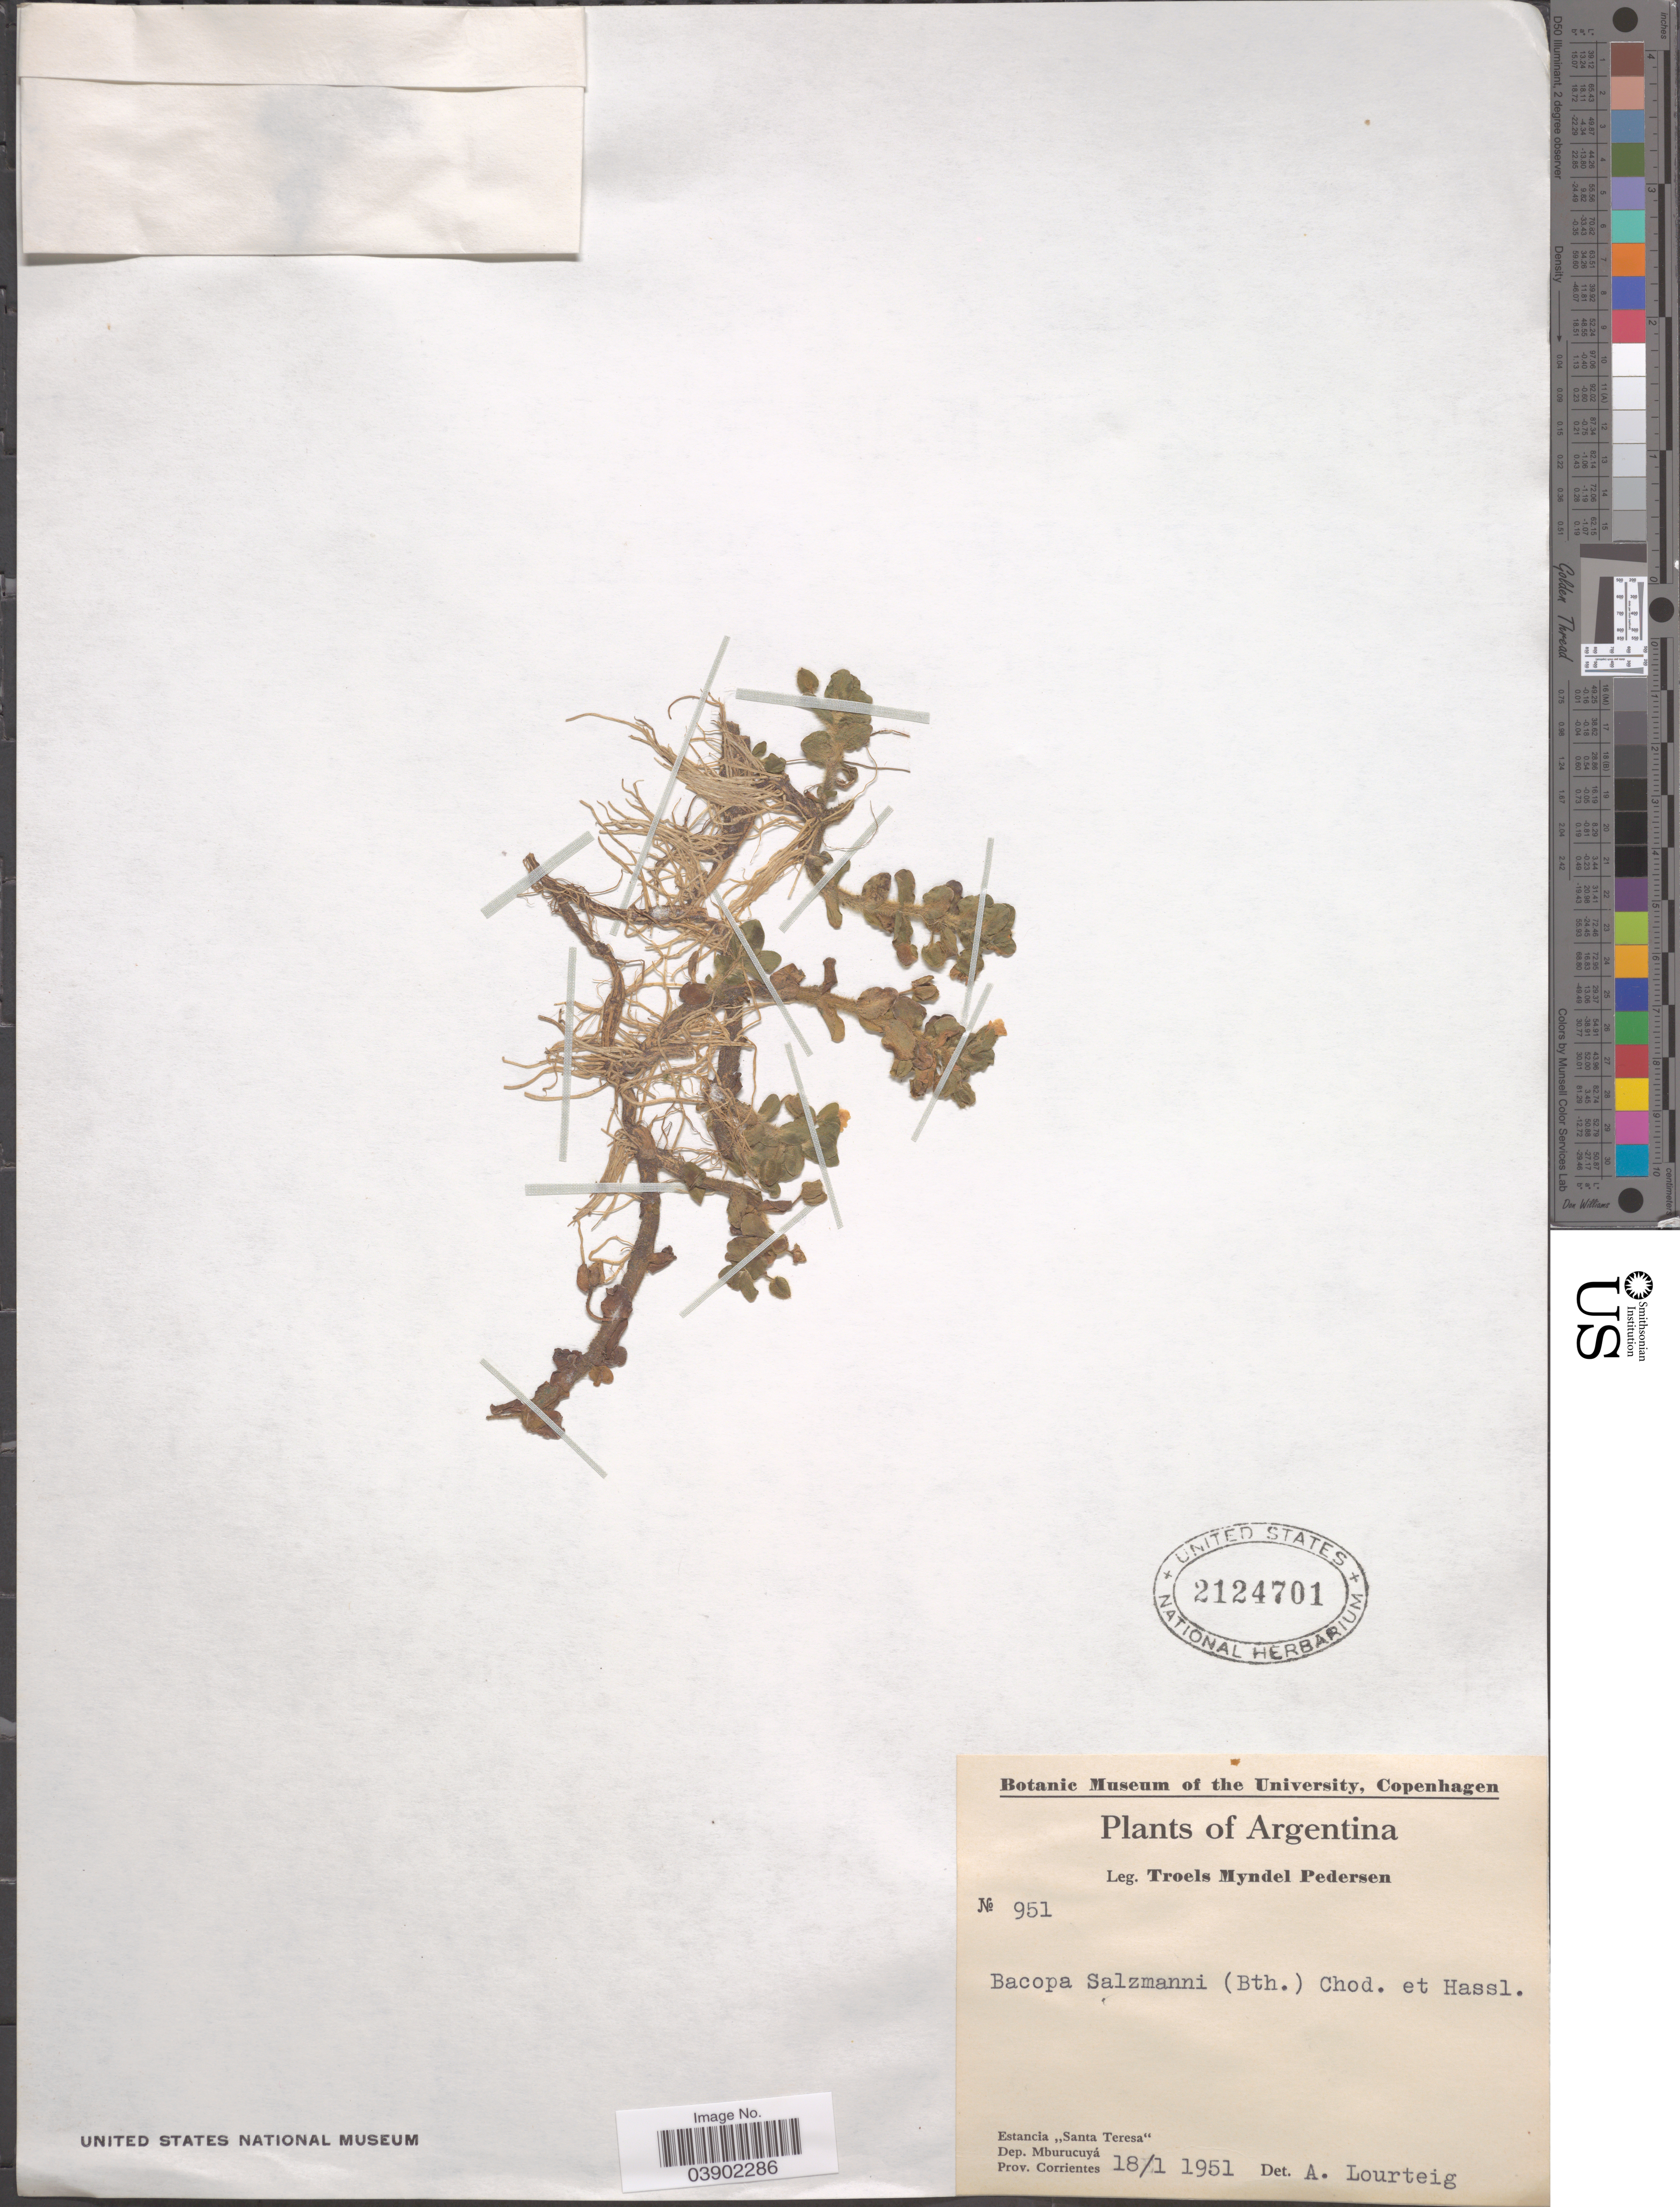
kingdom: Plantae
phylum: Tracheophyta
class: Magnoliopsida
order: Lamiales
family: Plantaginaceae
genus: Bacopa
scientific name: Bacopa salzmannii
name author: (Benth.) Wettst. ex Edwall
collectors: T. Pederson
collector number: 951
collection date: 1951-01-18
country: Argentina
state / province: Corrientes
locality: Estancia "Santa Teresa", Dep. Mburucuyá.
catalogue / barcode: US 2124701